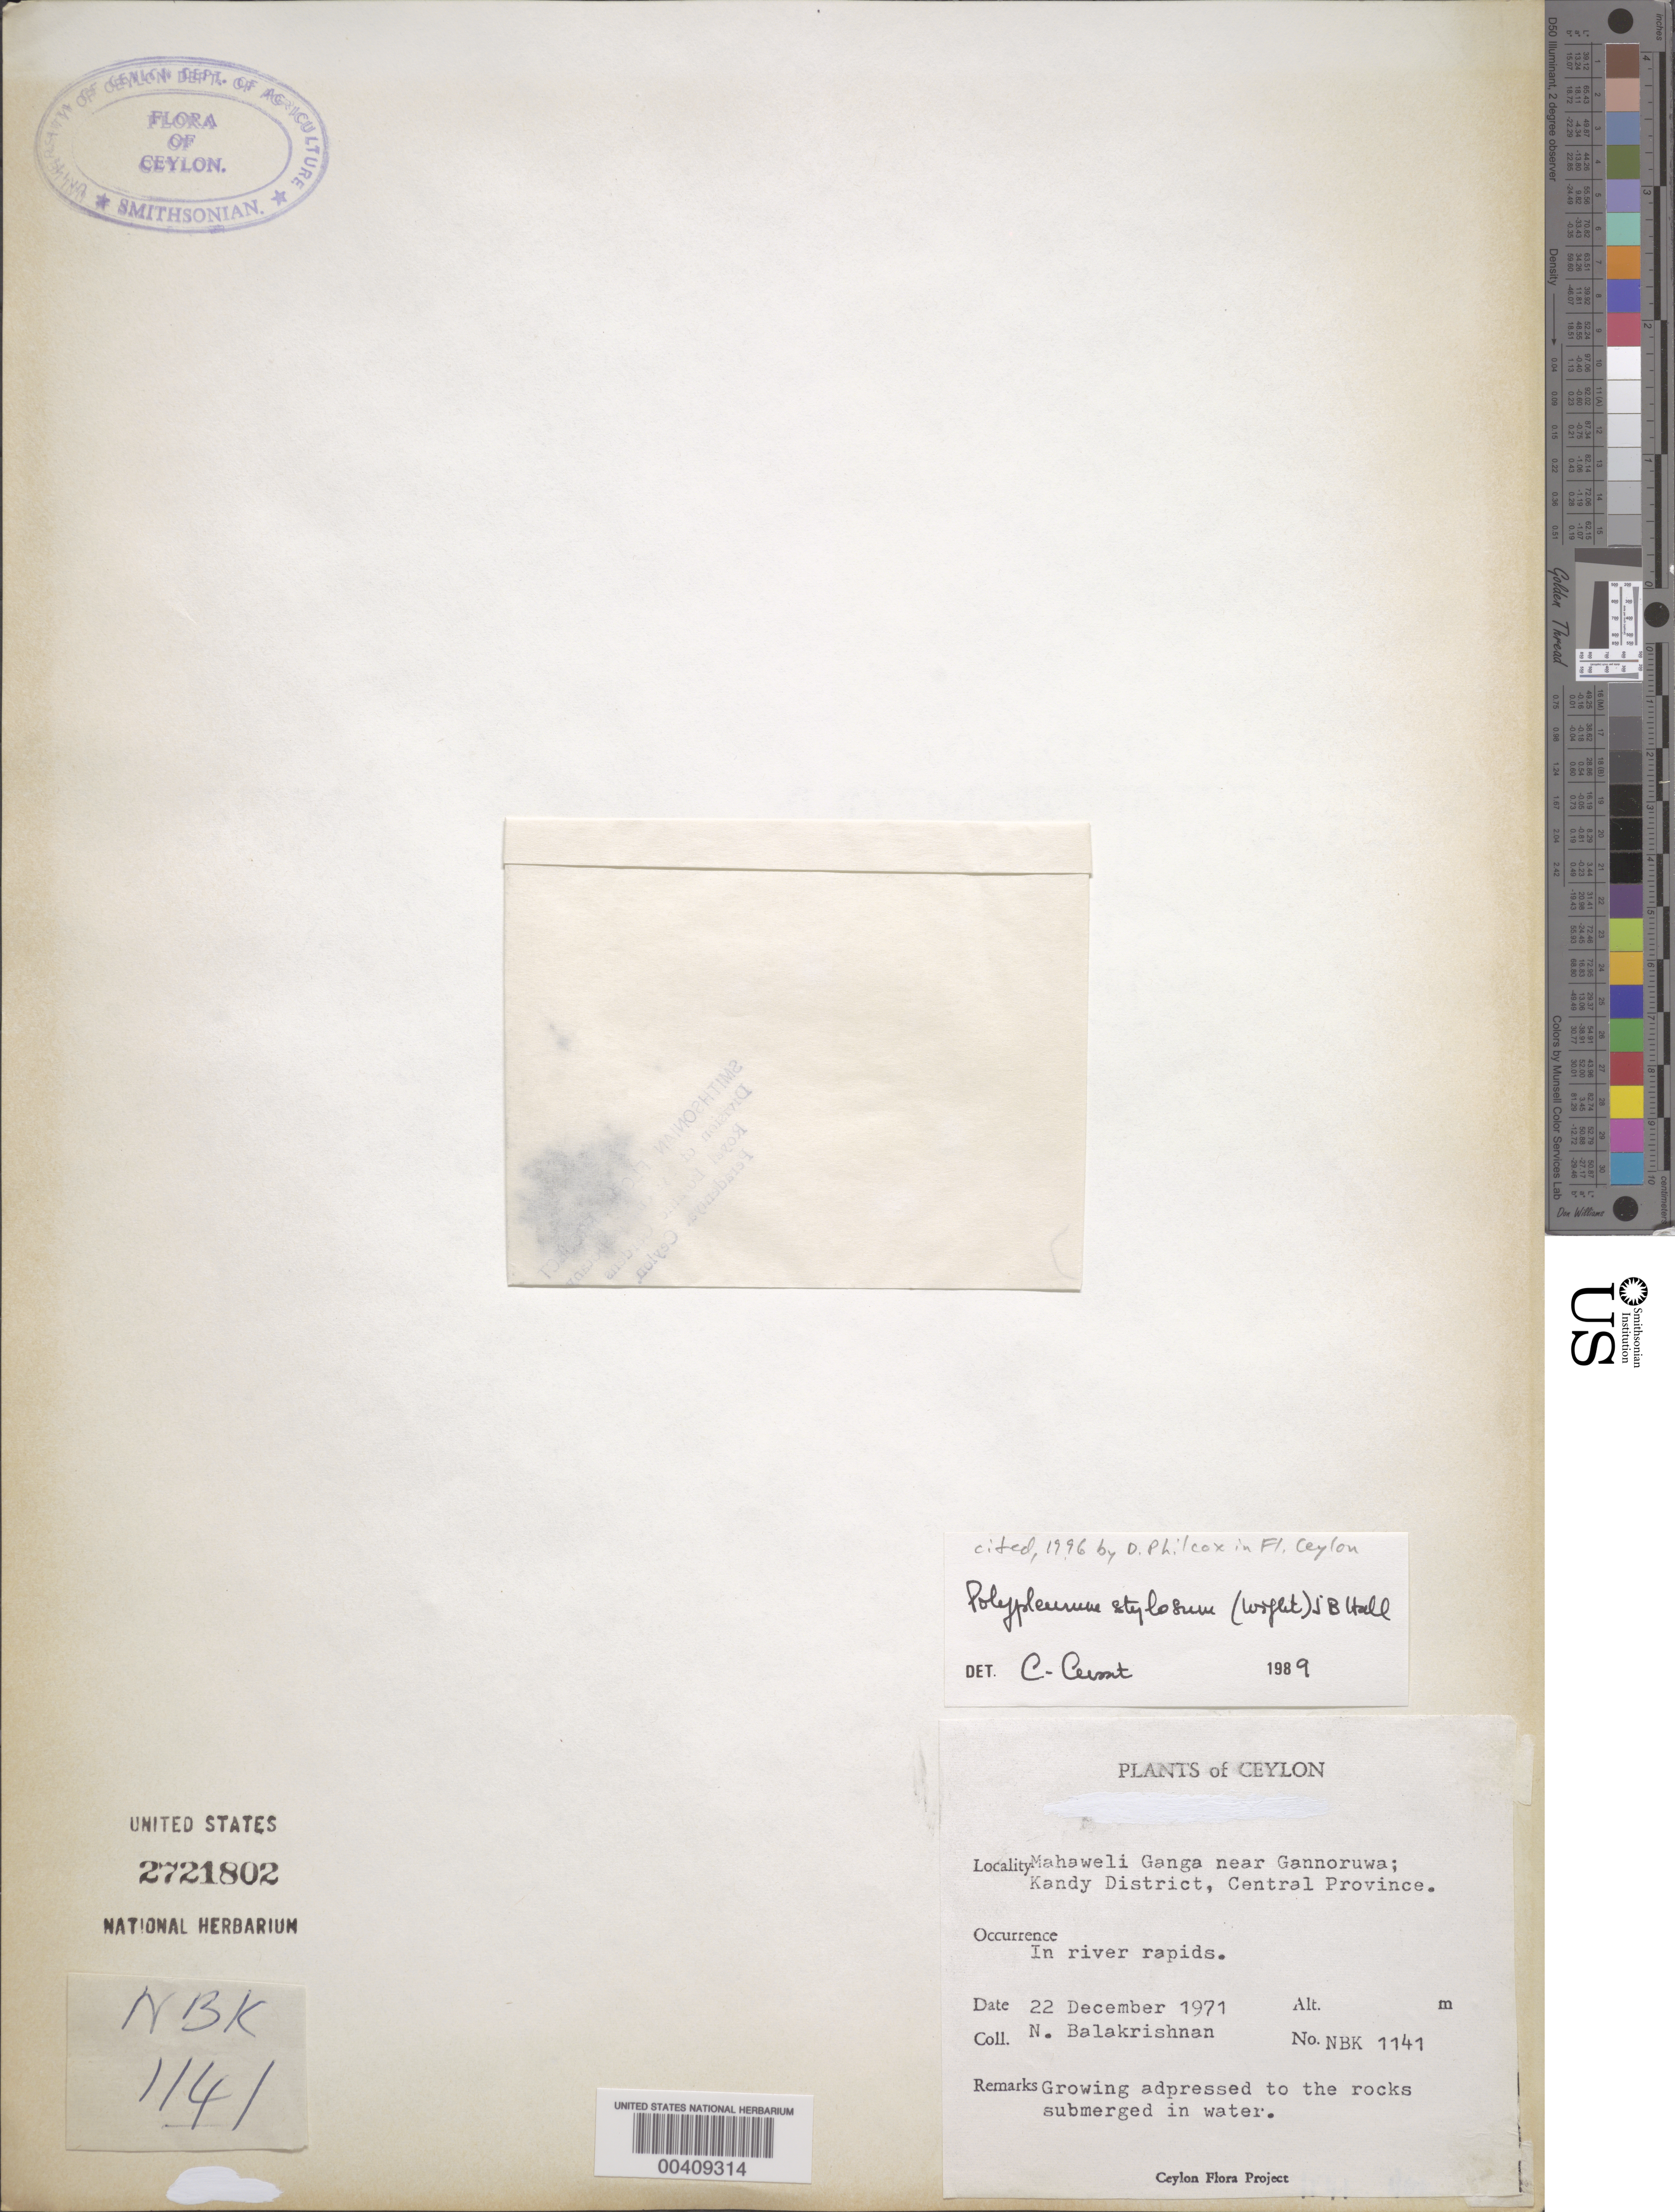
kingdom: Plantae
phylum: Tracheophyta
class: Magnoliopsida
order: Malpighiales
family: Podostemaceae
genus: Polypleurum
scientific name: Polypleurum wallichii var. wallichii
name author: (R. Br. ex Griff.) Warm.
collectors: N. Balakrishnan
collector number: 1141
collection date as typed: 22 Dec 1971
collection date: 1971-12-22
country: Sri Lanka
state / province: Central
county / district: Kandy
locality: Mahaweli ganga near gannoruwa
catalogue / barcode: US 2721802